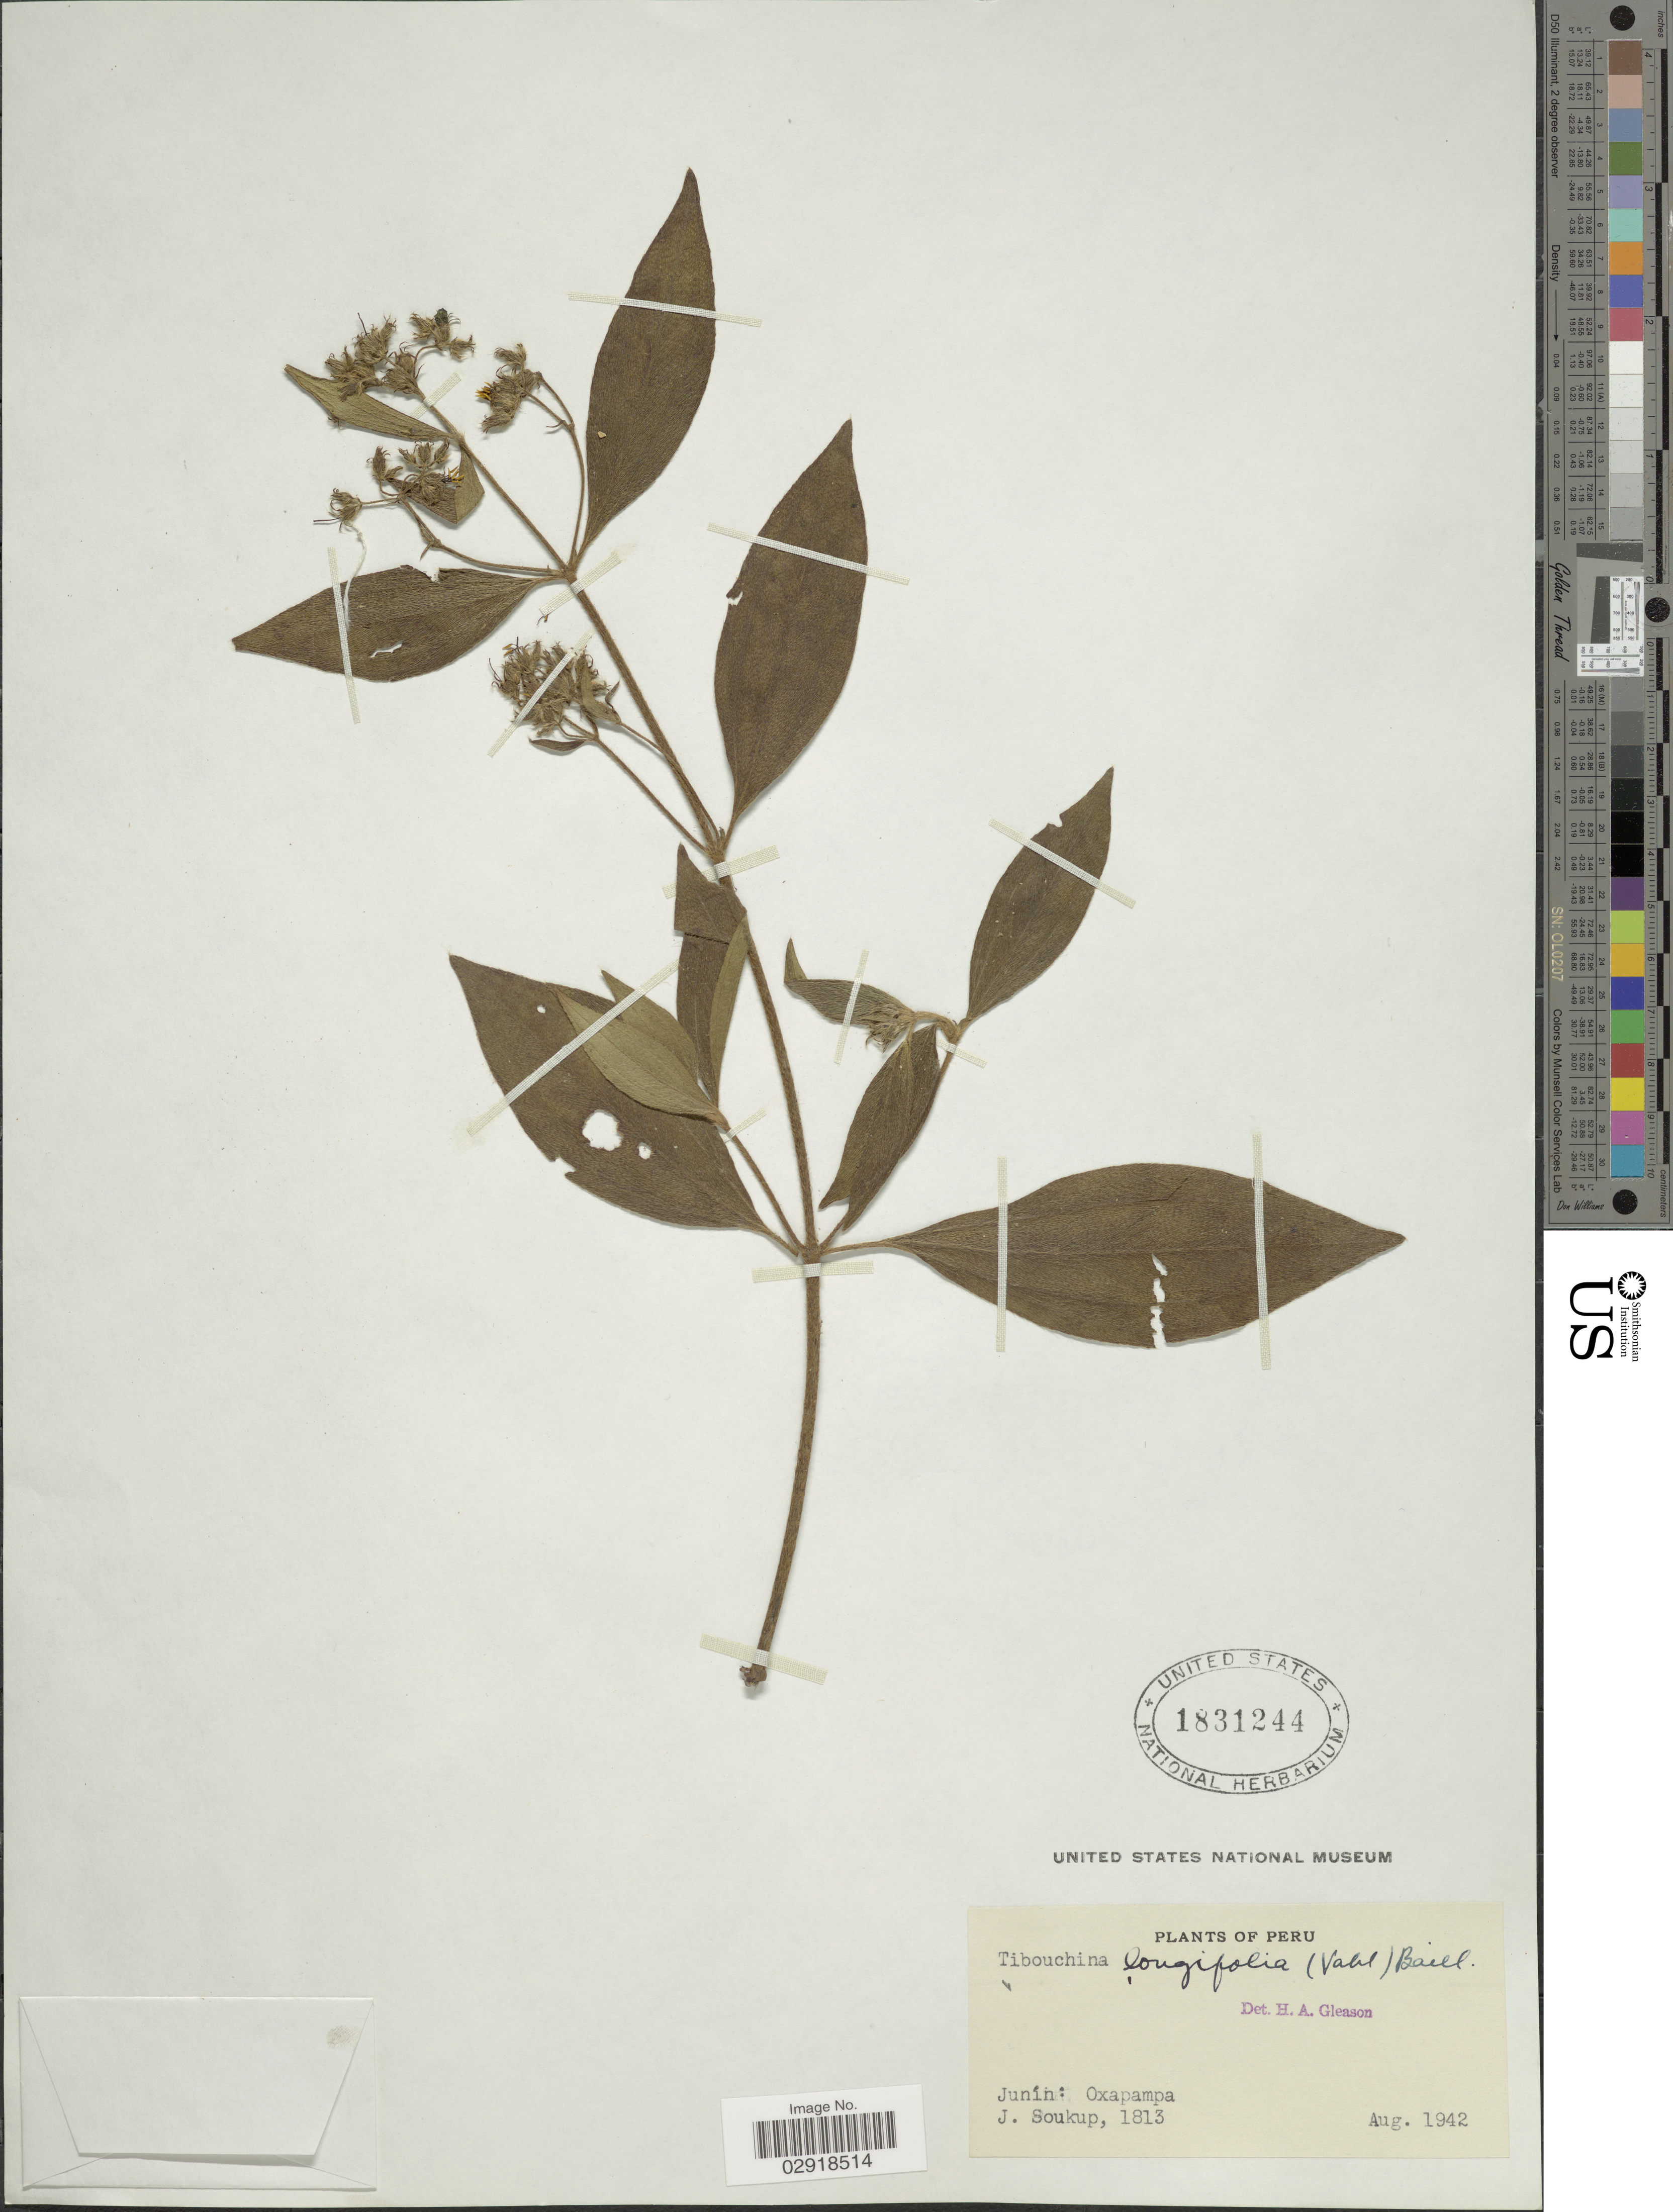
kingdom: Plantae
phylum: Tracheophyta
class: Magnoliopsida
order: Myrtales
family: Melastomataceae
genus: Chaetogastra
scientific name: Chaetogastra longifolia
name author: (Vahl) DC.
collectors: J. Soukop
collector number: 1813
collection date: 1942-08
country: Peru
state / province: Junín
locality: Oxapampa.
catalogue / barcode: US 1831244